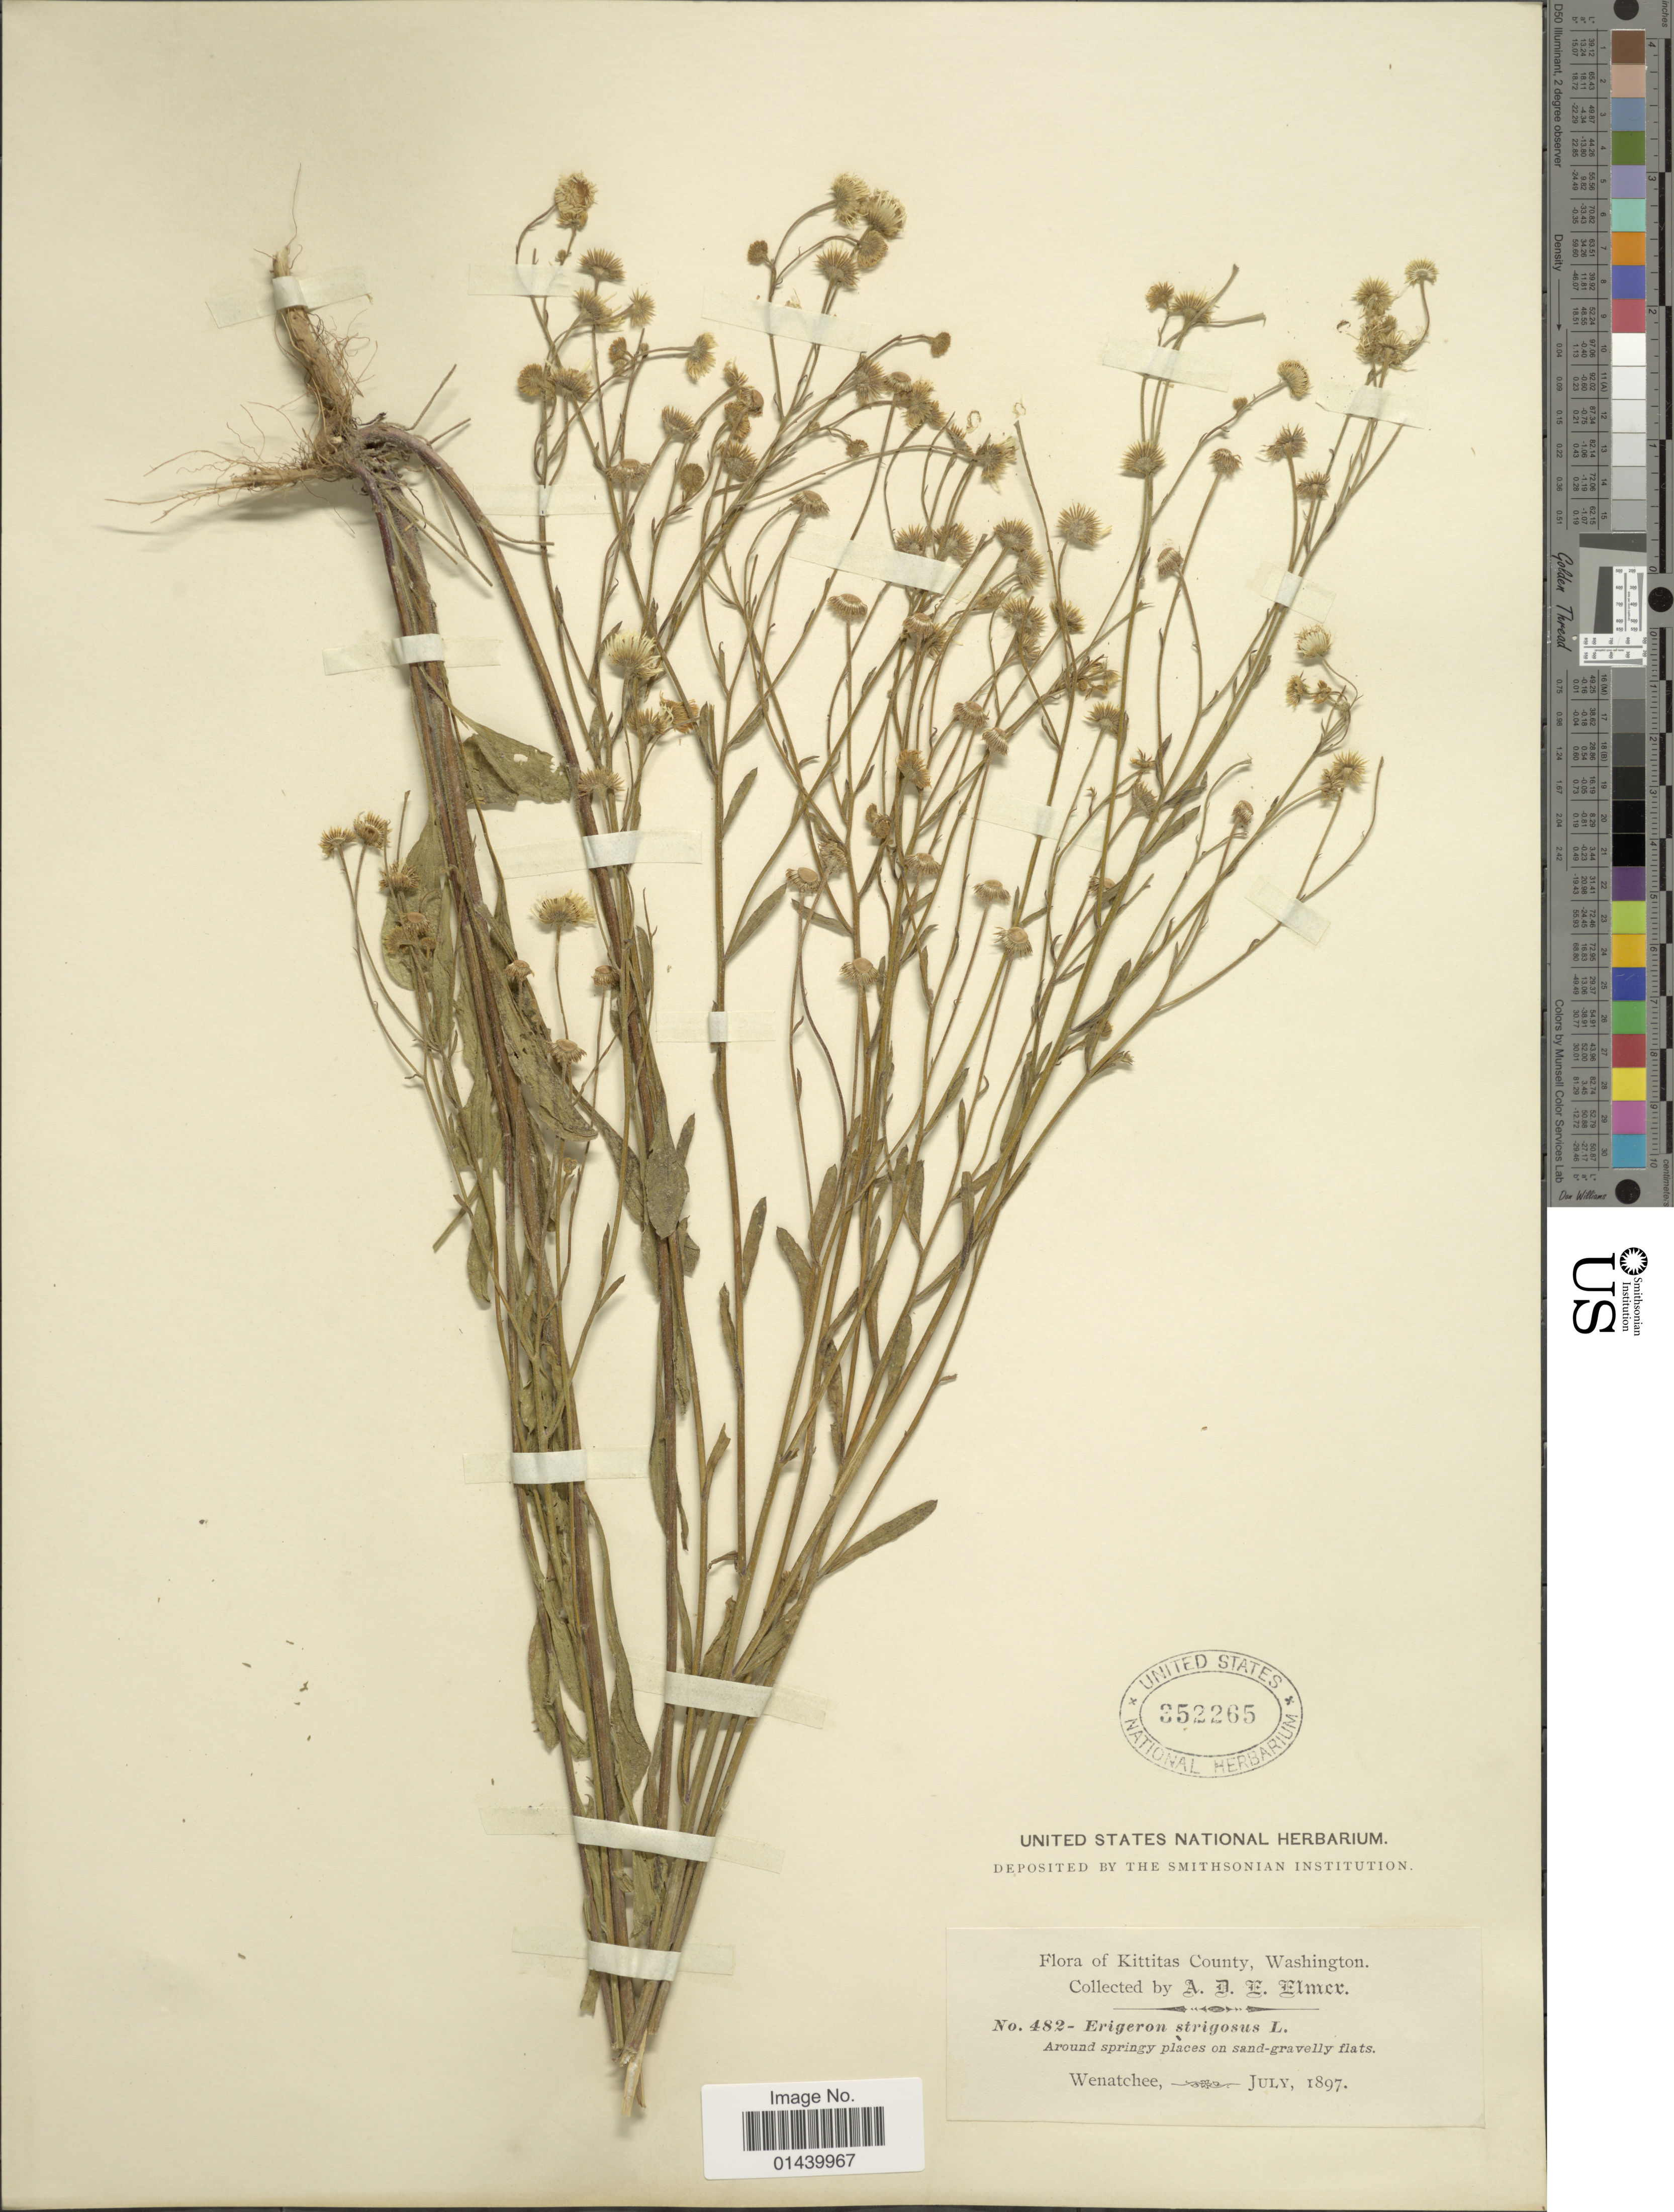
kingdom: Plantae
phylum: Tracheophyta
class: Magnoliopsida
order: Asterales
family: Asteraceae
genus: Erigeron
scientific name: Erigeron strigosus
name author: Muhl. ex Willd.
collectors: A. D. E. Elmer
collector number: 482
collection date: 1897-07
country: United States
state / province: Washington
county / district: Kittitas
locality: Kittitas County. Around springy places on sand-gravelly flats. Wenatchee.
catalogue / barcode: US 352265